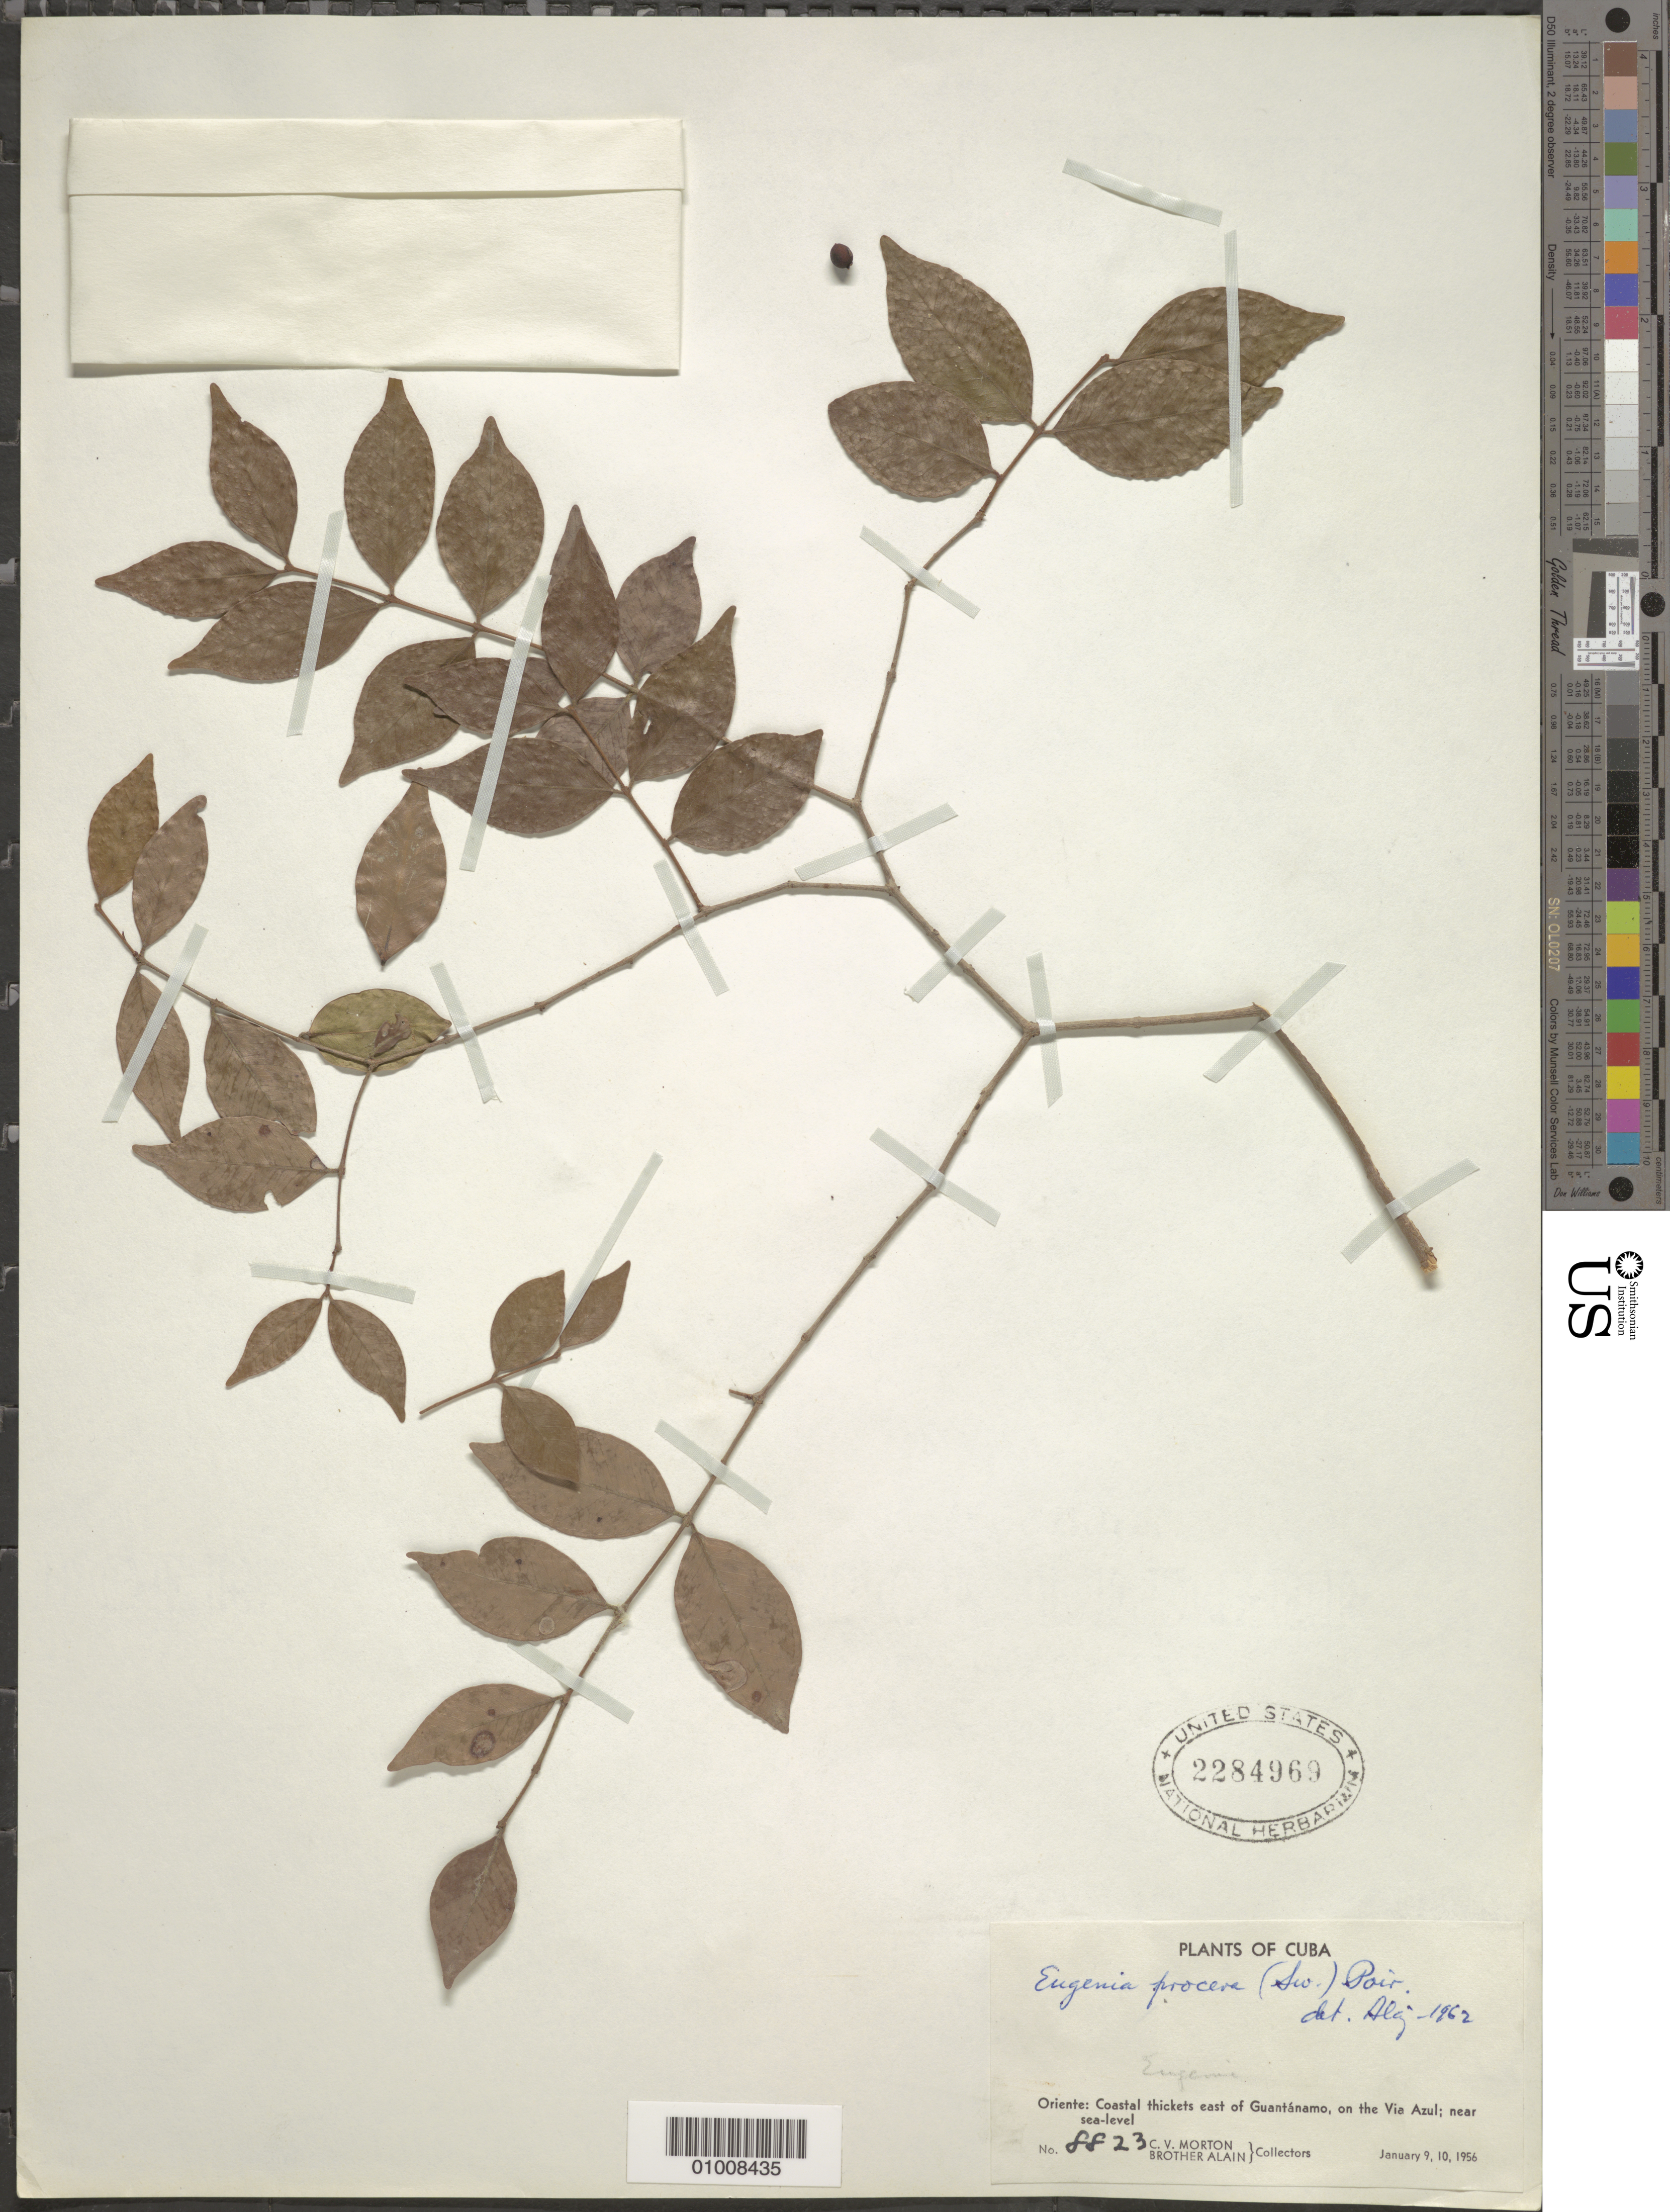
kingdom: Plantae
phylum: Tracheophyta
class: Magnoliopsida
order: Myrtales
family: Myrtaceae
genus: Eugenia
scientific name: Eugenia procera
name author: (Sw.) Poir.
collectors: C. V. Morton & A. H. Liogier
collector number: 8823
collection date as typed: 09 Jan 1956 to 10 Jan 1956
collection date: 1956-01-09/1956-01-10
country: Cuba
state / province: Guantanamo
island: Cuba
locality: Coastal; east of Guantánamo, on the Via Azul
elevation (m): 0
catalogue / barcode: US 2284969